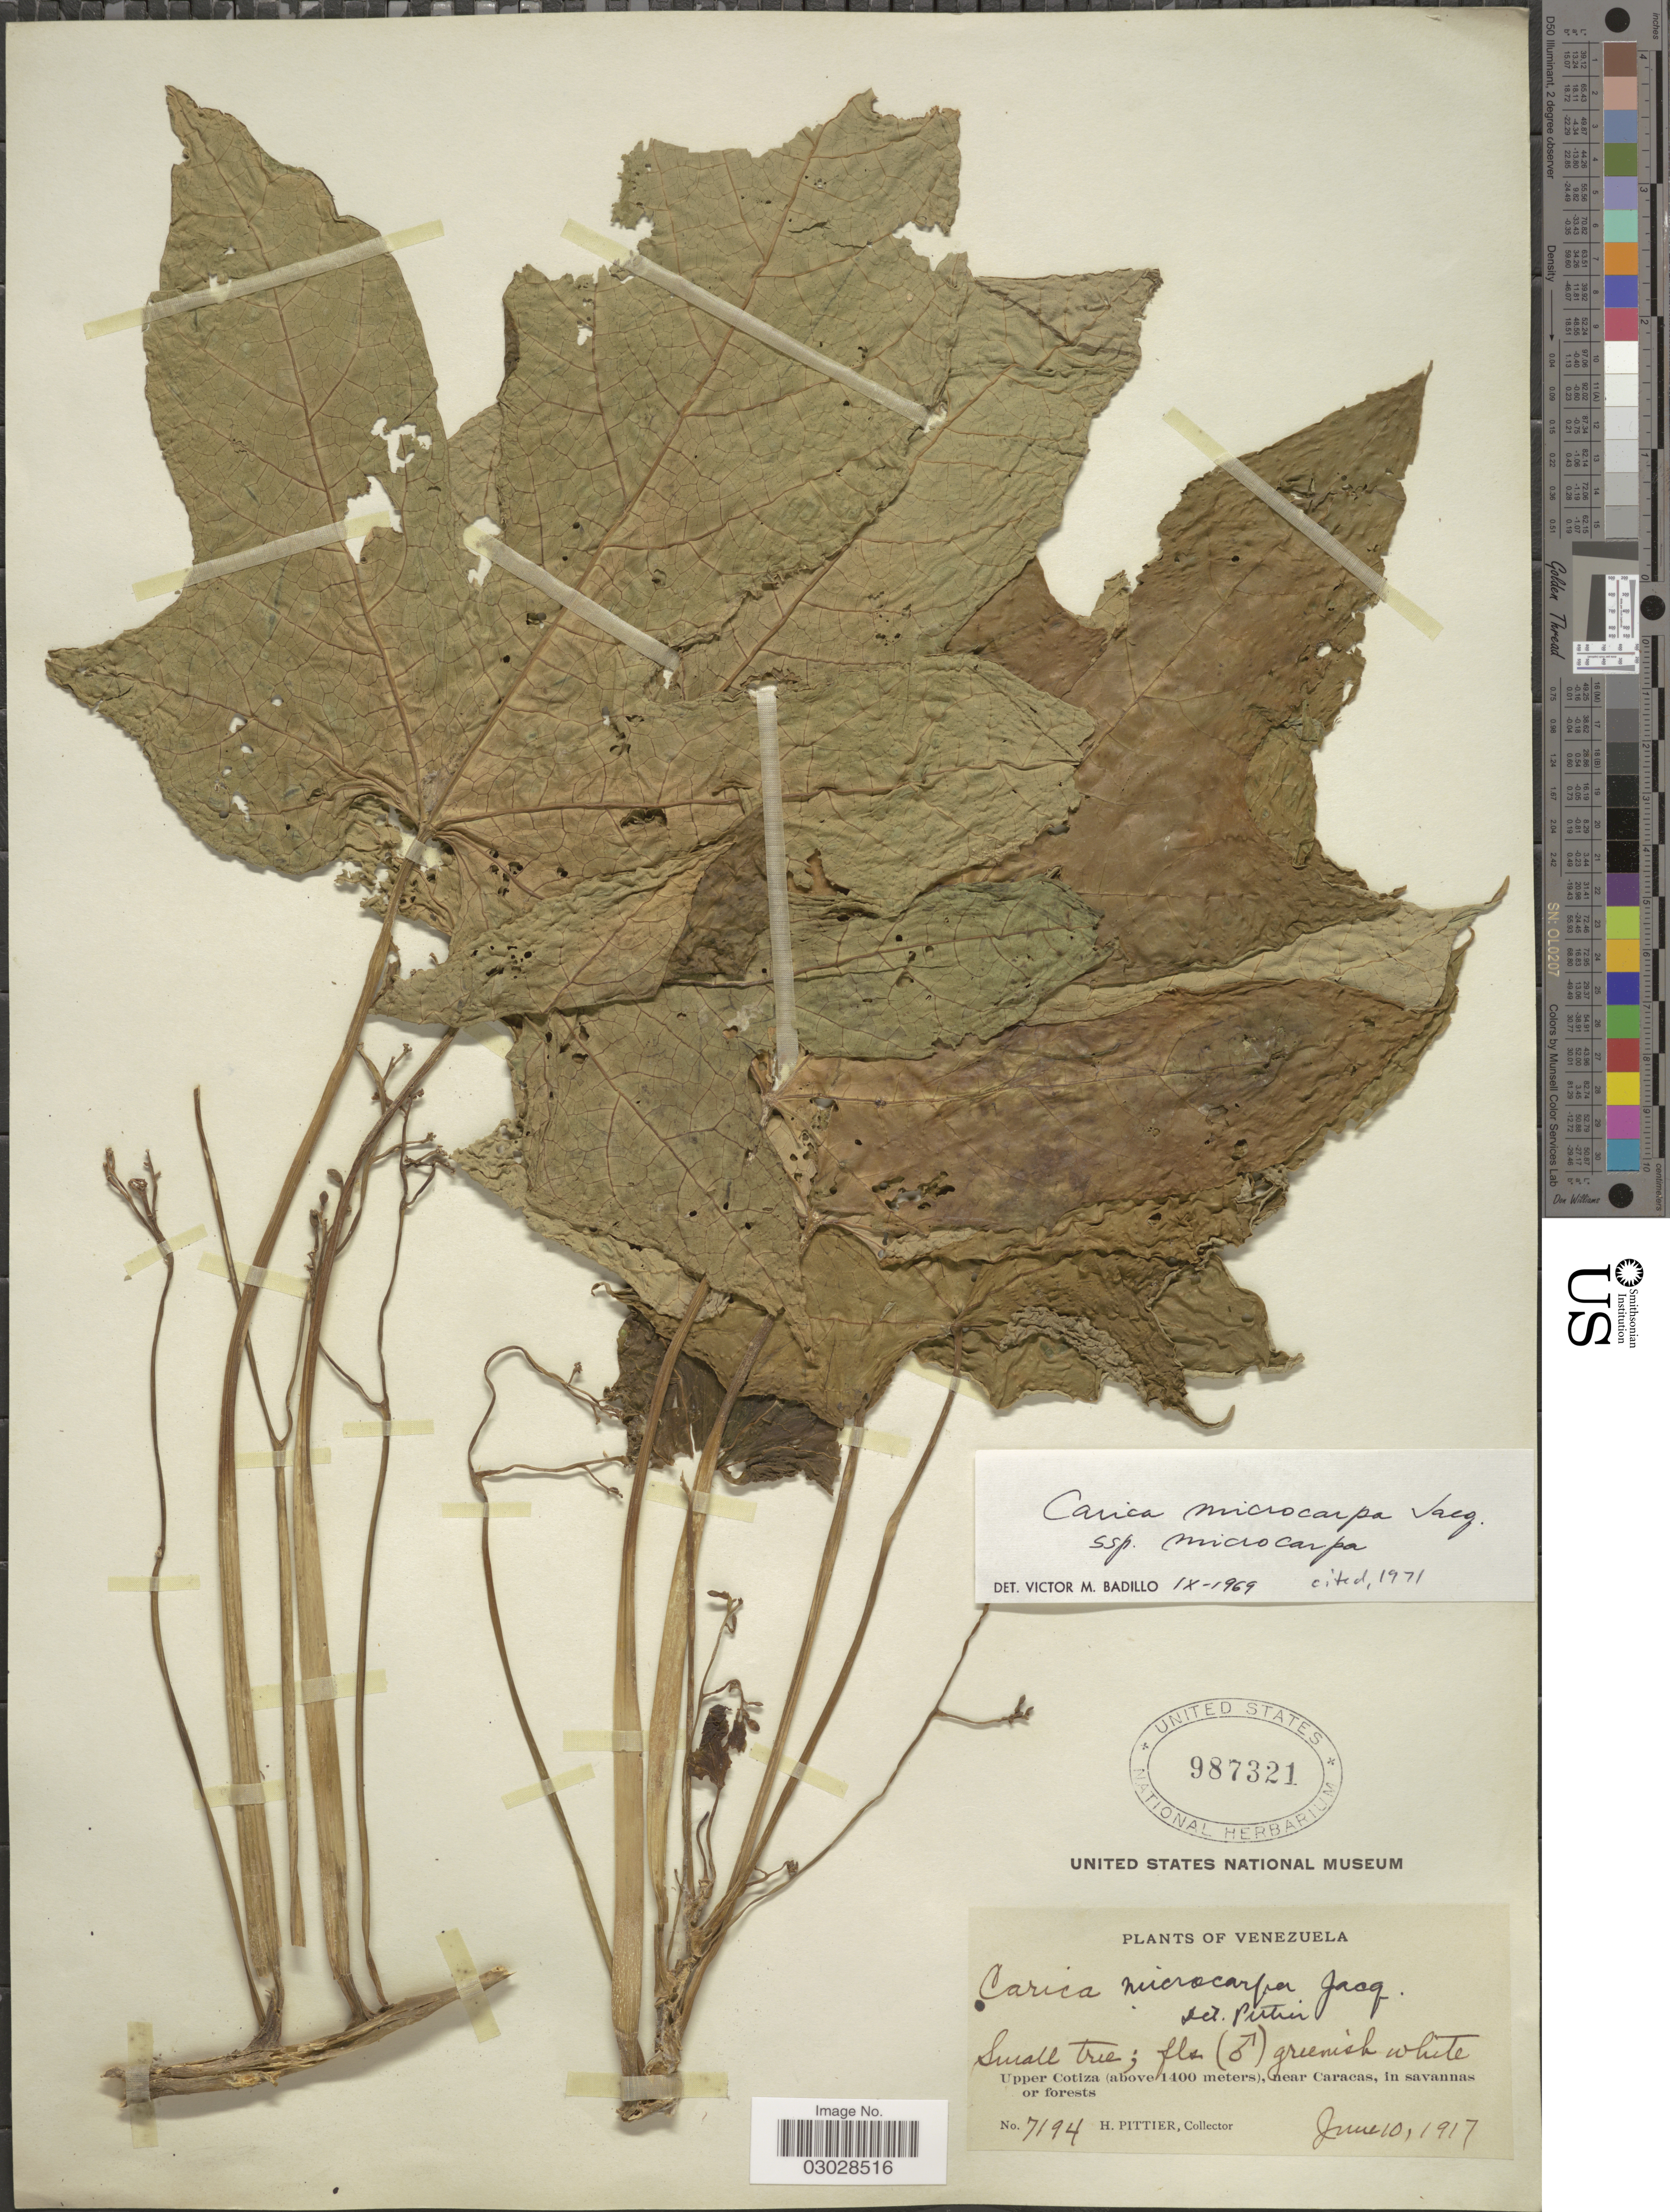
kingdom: Plantae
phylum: Tracheophyta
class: Magnoliopsida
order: Brassicales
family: Caricaceae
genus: Vasconcellea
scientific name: Vasconcellea microcarpa subsp. microcarpa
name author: (Jacq.) A. DC.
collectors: H. F. Pittier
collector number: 7194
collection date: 1917-06-10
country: Venezuela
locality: Upper Cotiza near Caracas.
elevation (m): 1400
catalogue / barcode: US 987321